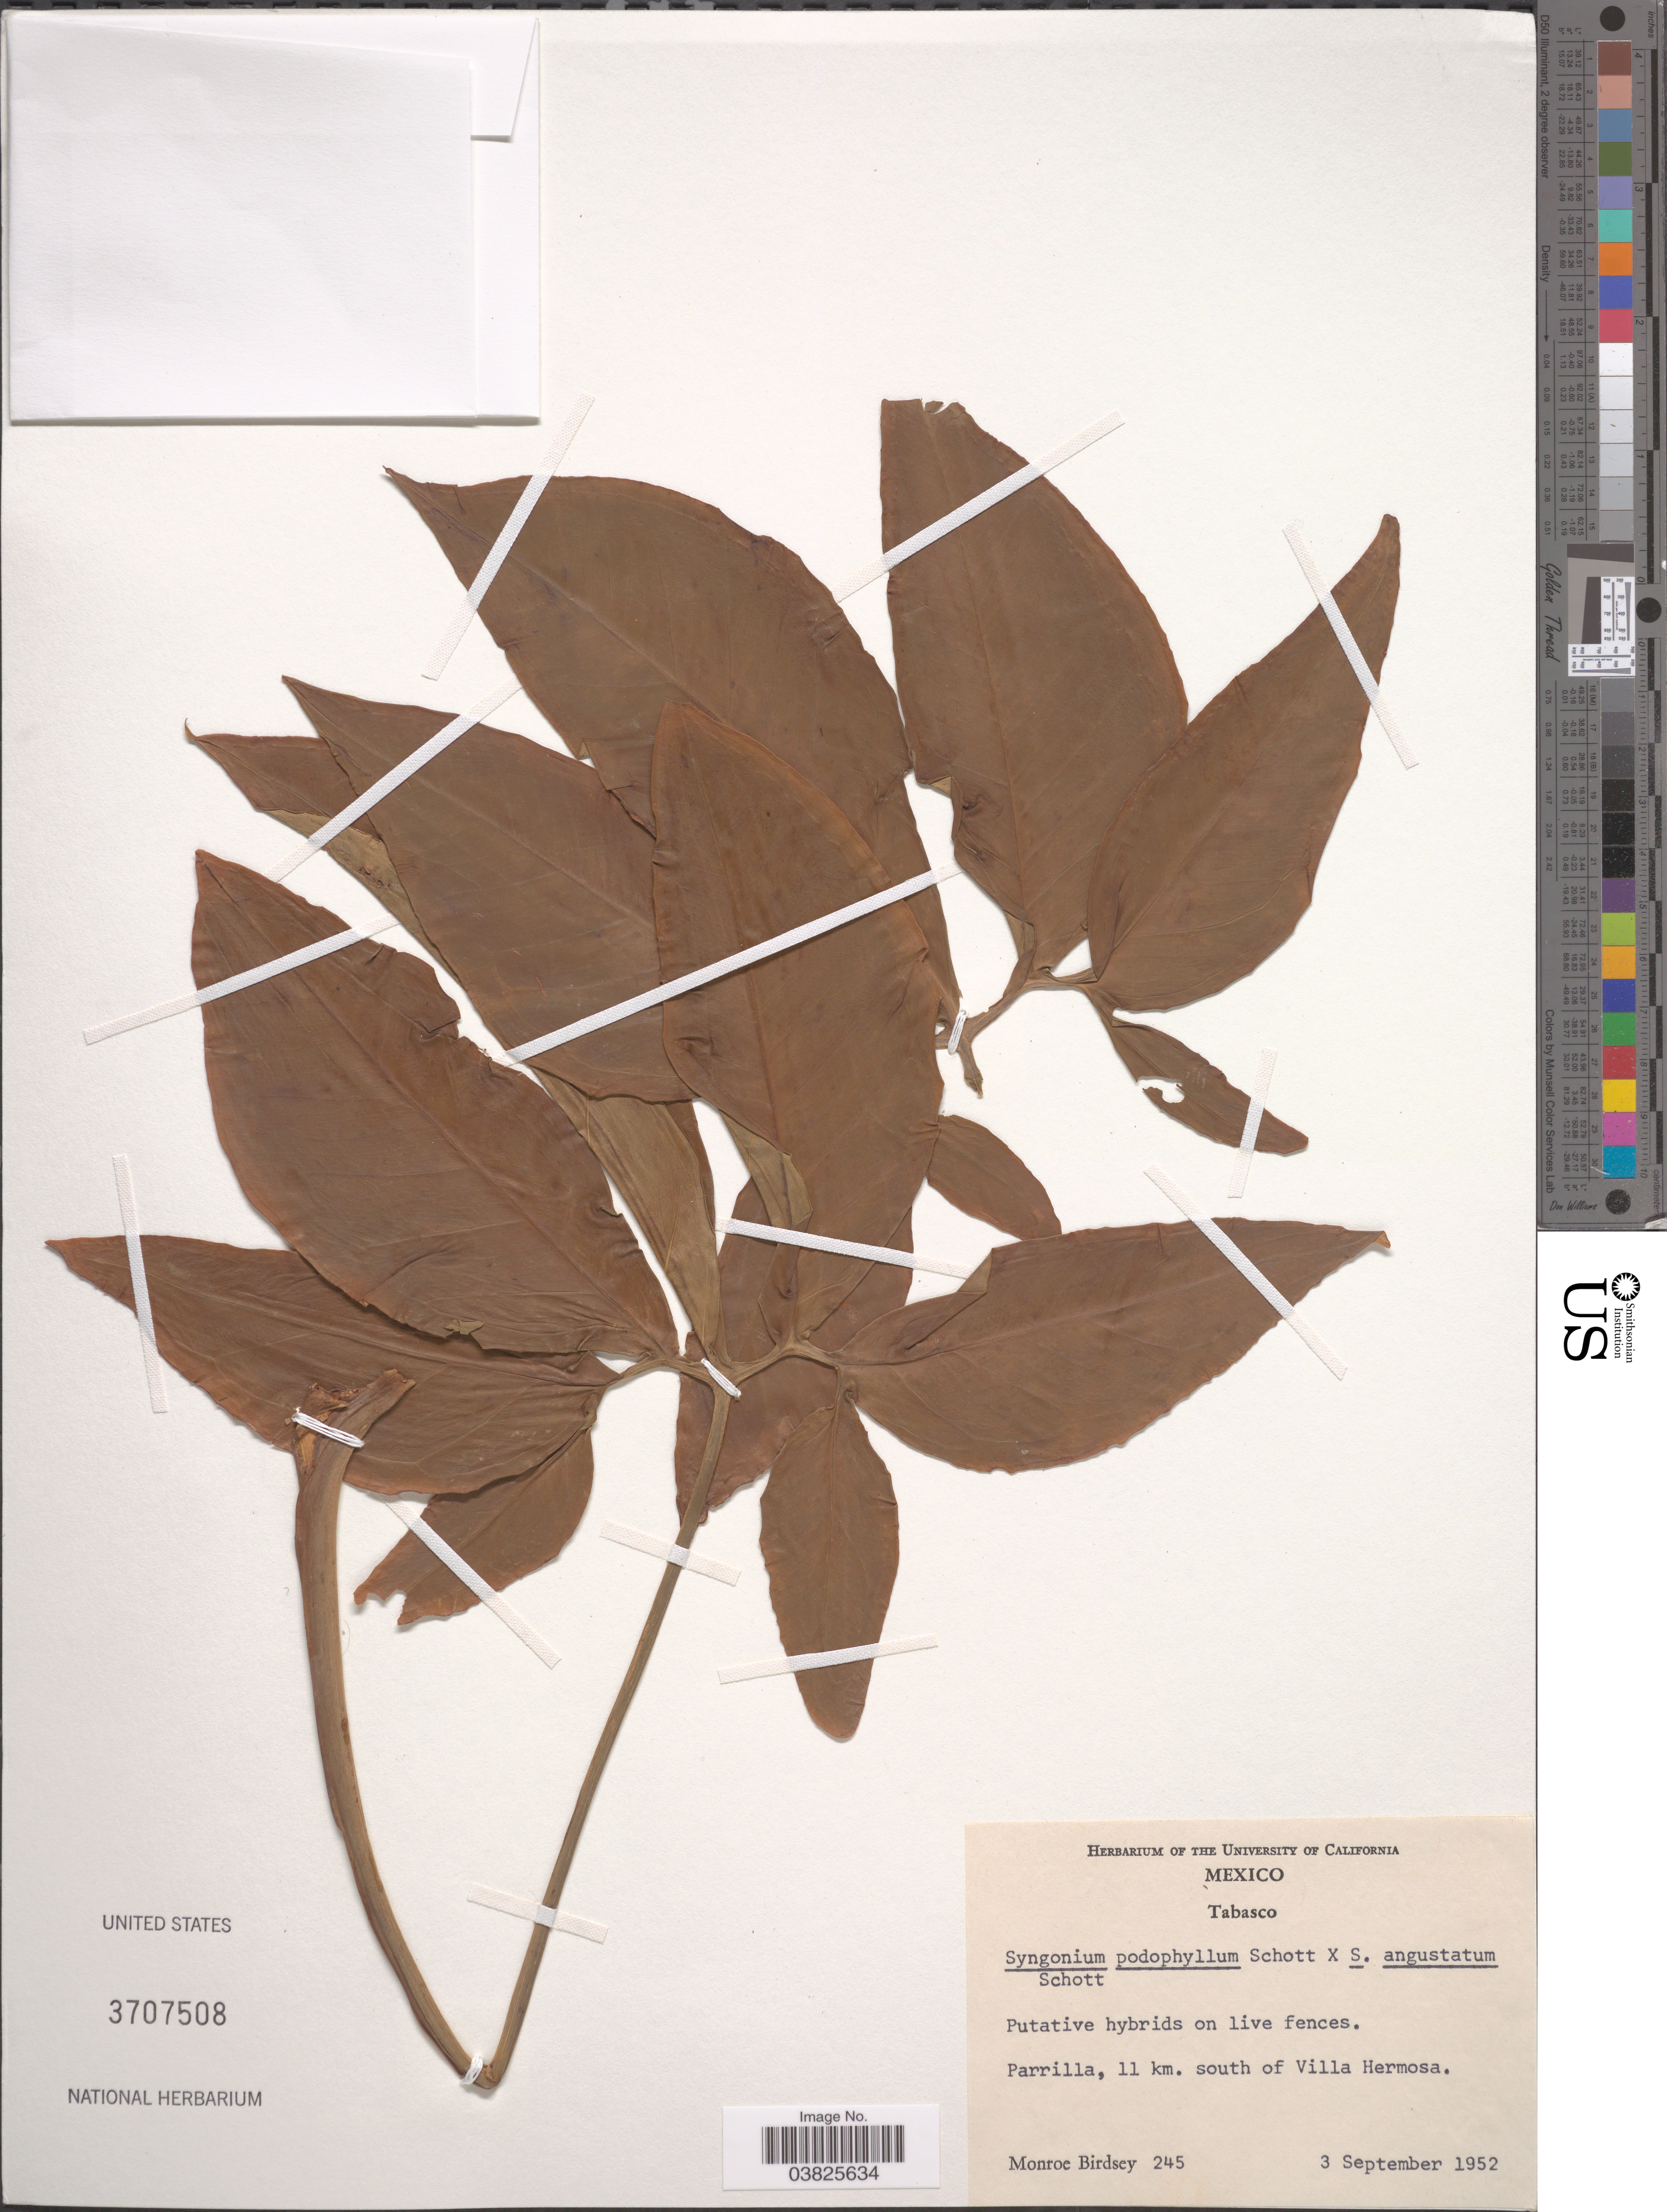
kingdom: Plantae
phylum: Tracheophyta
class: Liliopsida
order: Alismatales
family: Araceae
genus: Syngonium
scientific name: Syngonium podophyllum 'Lemon-Lime'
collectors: M. Birdsey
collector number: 245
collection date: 1952-09-03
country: Mexico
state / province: Tabasco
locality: Parrilla, 11 km. south of Villa Hermosa.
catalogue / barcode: US 3707508